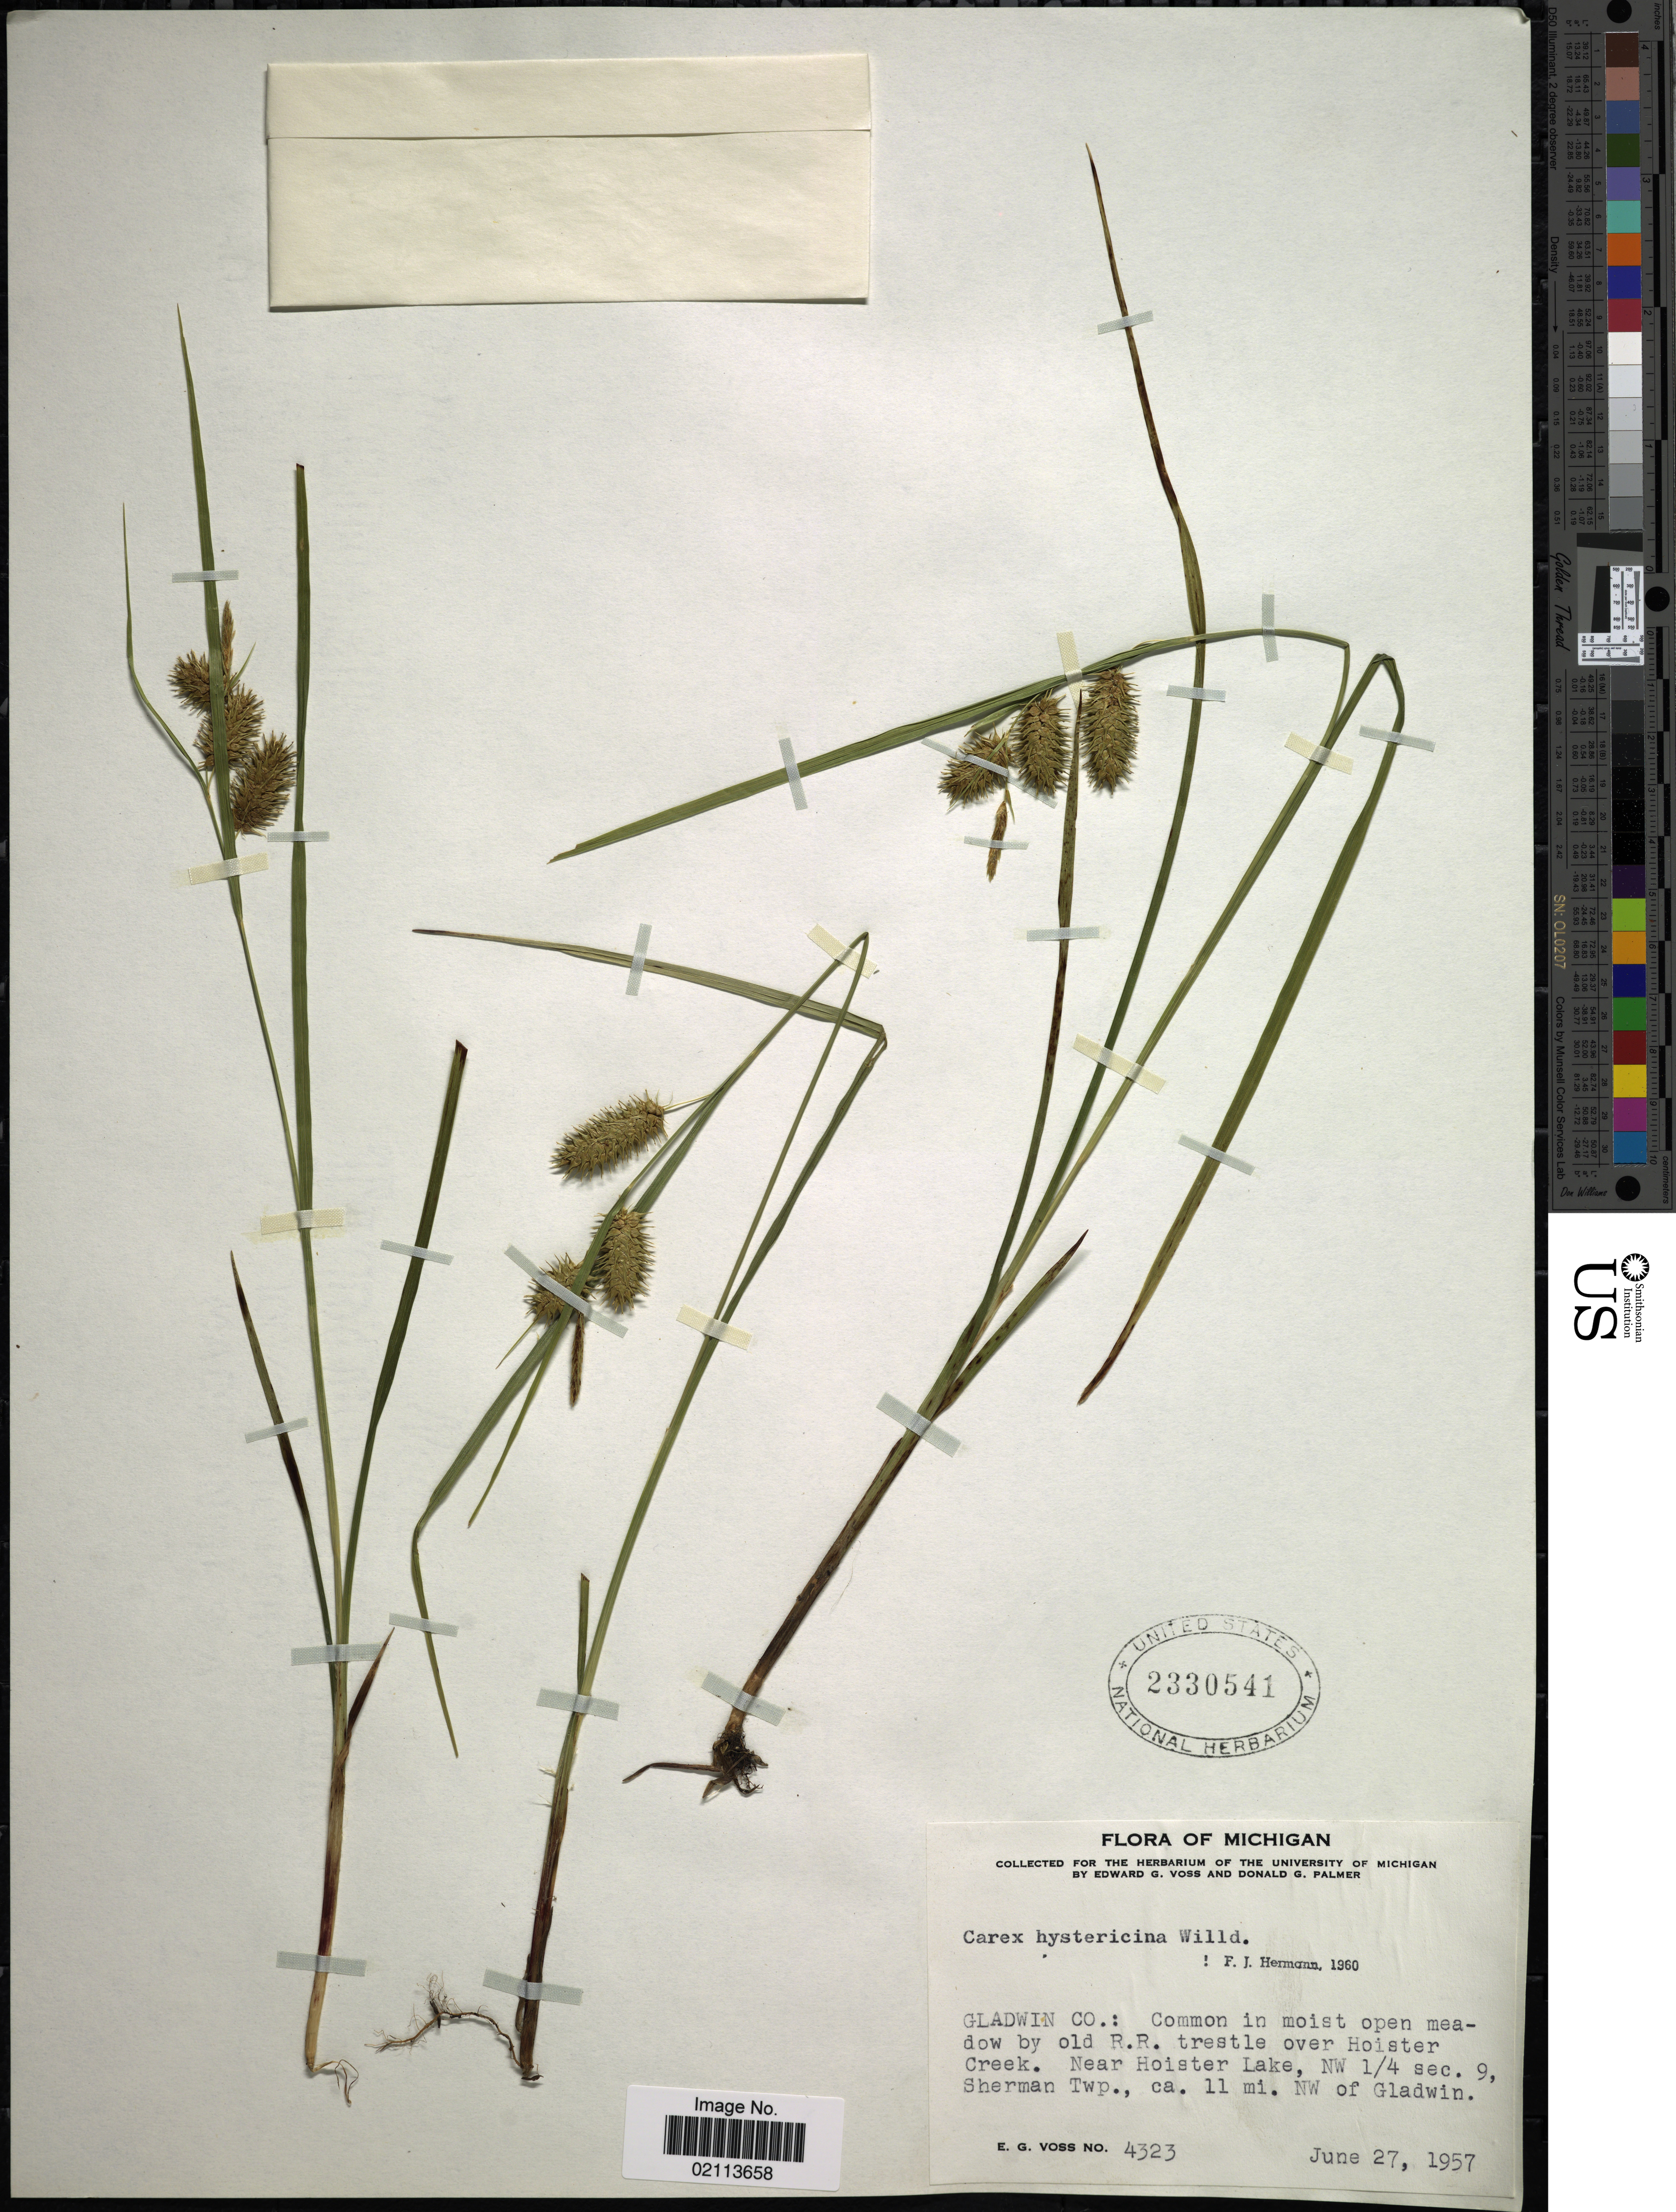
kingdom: Plantae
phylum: Tracheophyta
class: Liliopsida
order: Poales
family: Cyperaceae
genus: Carex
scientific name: Carex hystericina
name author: Muhl. ex Willd.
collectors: E. G. Voss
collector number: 4323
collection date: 1957-06-27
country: United States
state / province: Michigan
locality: Gladwin Co.: in moist open meadow by old R.R. trestle over Hoister Creek. Near Hoister Lake, NW ¼ sec. 9, Sherman Twp., ca. 11 mi NW of Gladwin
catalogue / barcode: US 2330541